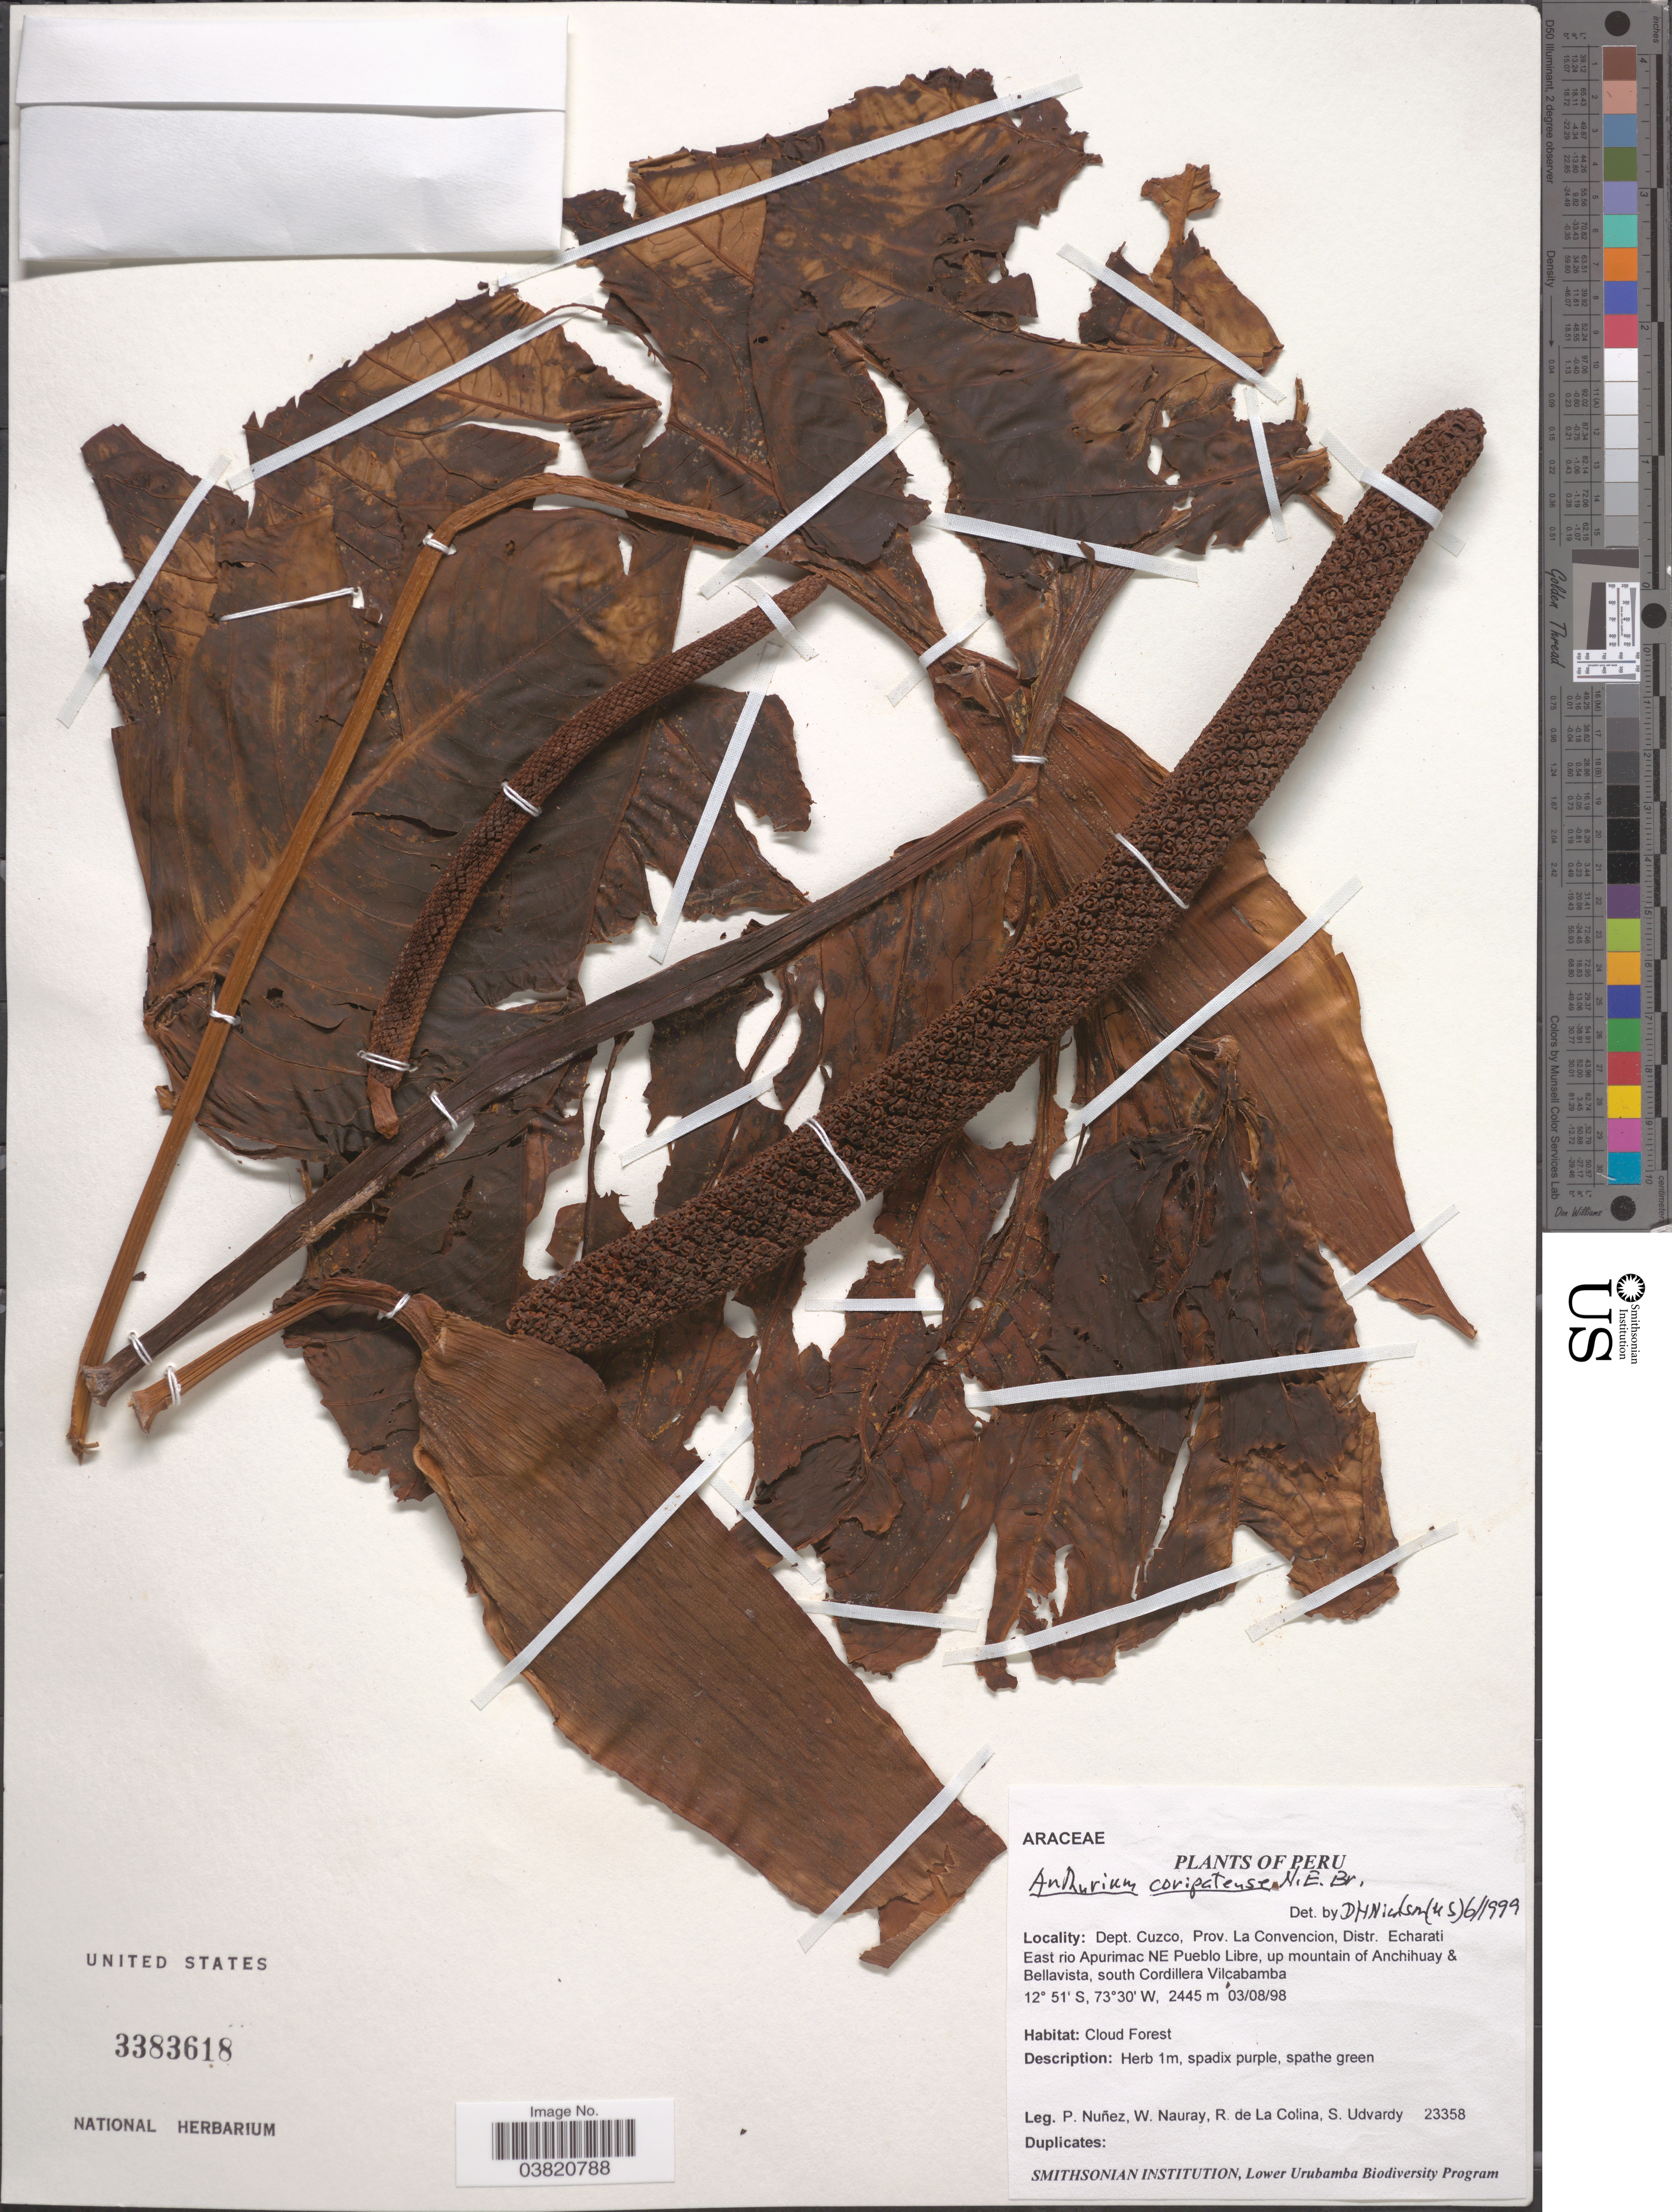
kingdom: Plantae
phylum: Tracheophyta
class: Liliopsida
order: Alismatales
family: Araceae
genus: Anthurium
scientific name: Anthurium coripatense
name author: N.E. Br.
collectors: P. Nuñez V., W. Nauray, R. de La Colina & S. Udvardy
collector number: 23358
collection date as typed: Transcribed d/m/y: 3/8/98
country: Peru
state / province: Cusco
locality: Dept. Cuzco, Prov. La Convencion, Distr. Echarati, East rio Apurimac NE Pueblo Libre, up mountain of Anchihuay & Bellavista, south Cordillera Vilcabamba.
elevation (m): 2445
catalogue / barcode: US 3383618